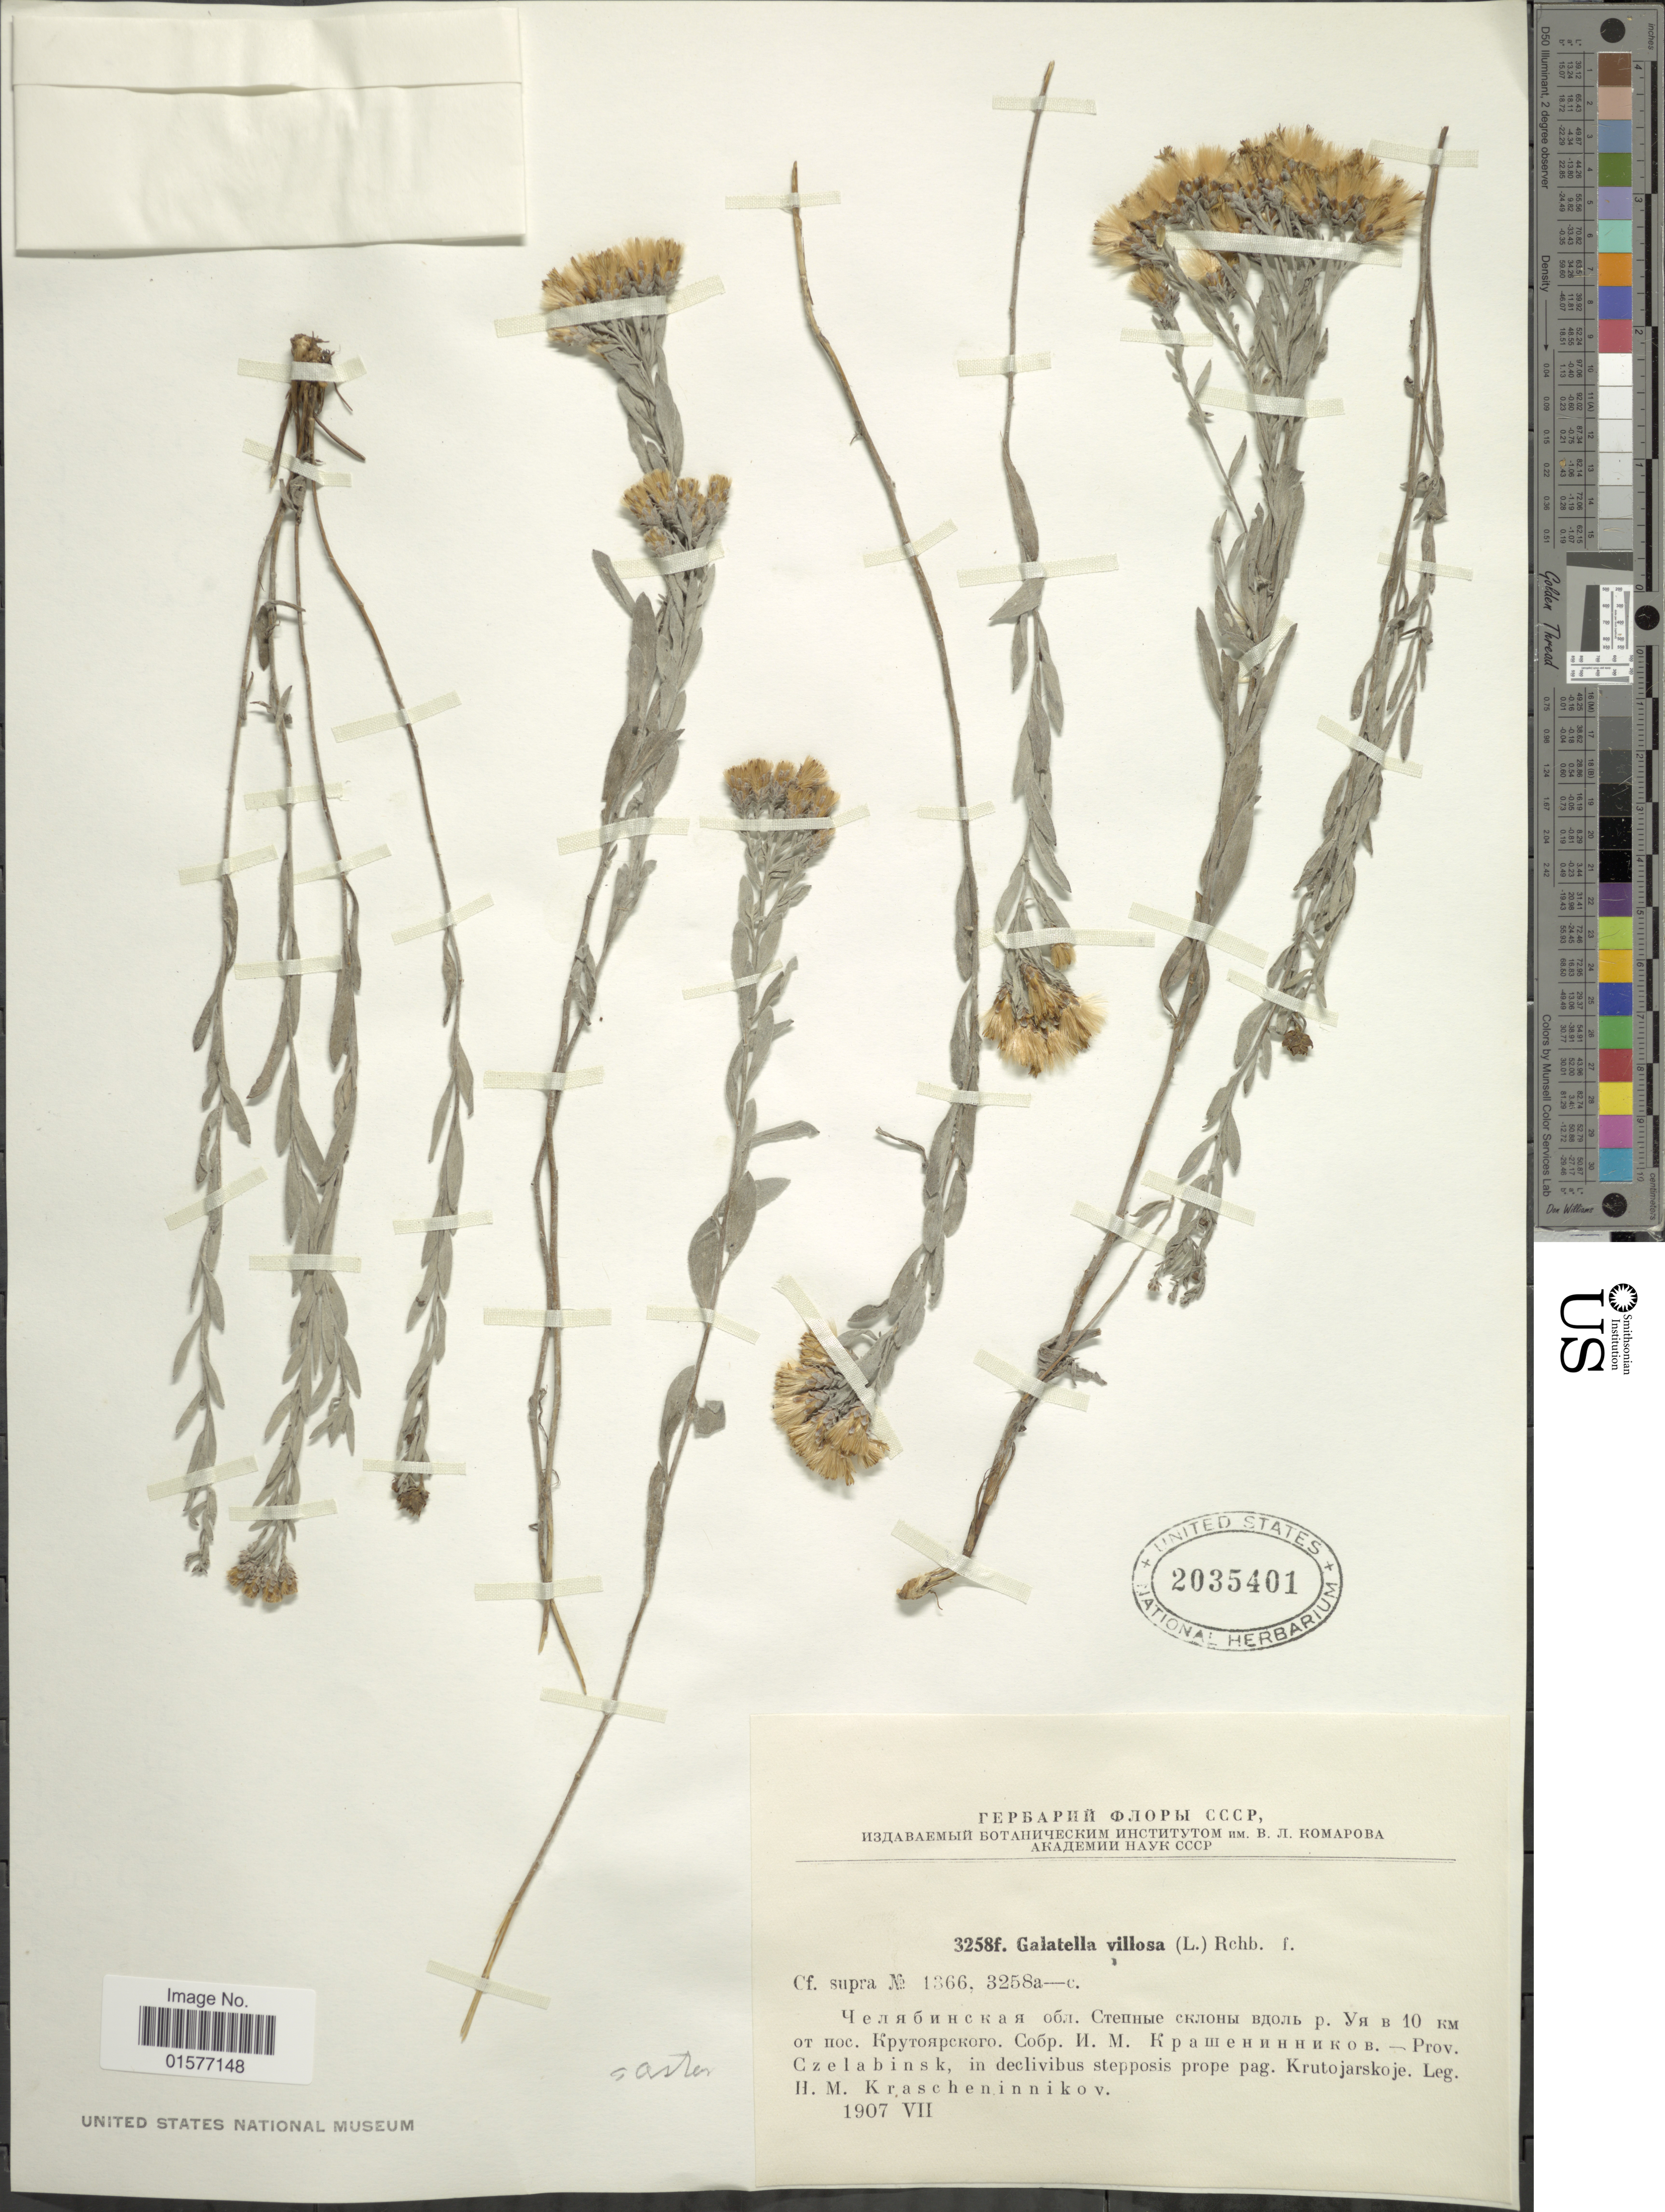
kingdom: Plantae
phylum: Tracheophyta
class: Magnoliopsida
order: Asterales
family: Asteraceae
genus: Linosyris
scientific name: Linosyris villosa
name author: (L.) DC.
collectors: H. Krascheninnikov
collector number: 3258f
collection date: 1907-07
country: Russian Federation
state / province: Chelyabinsk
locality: Prov. Czelabinksk, in declivibus stepposis prope pag. Krutojarskoje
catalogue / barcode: US 2035401